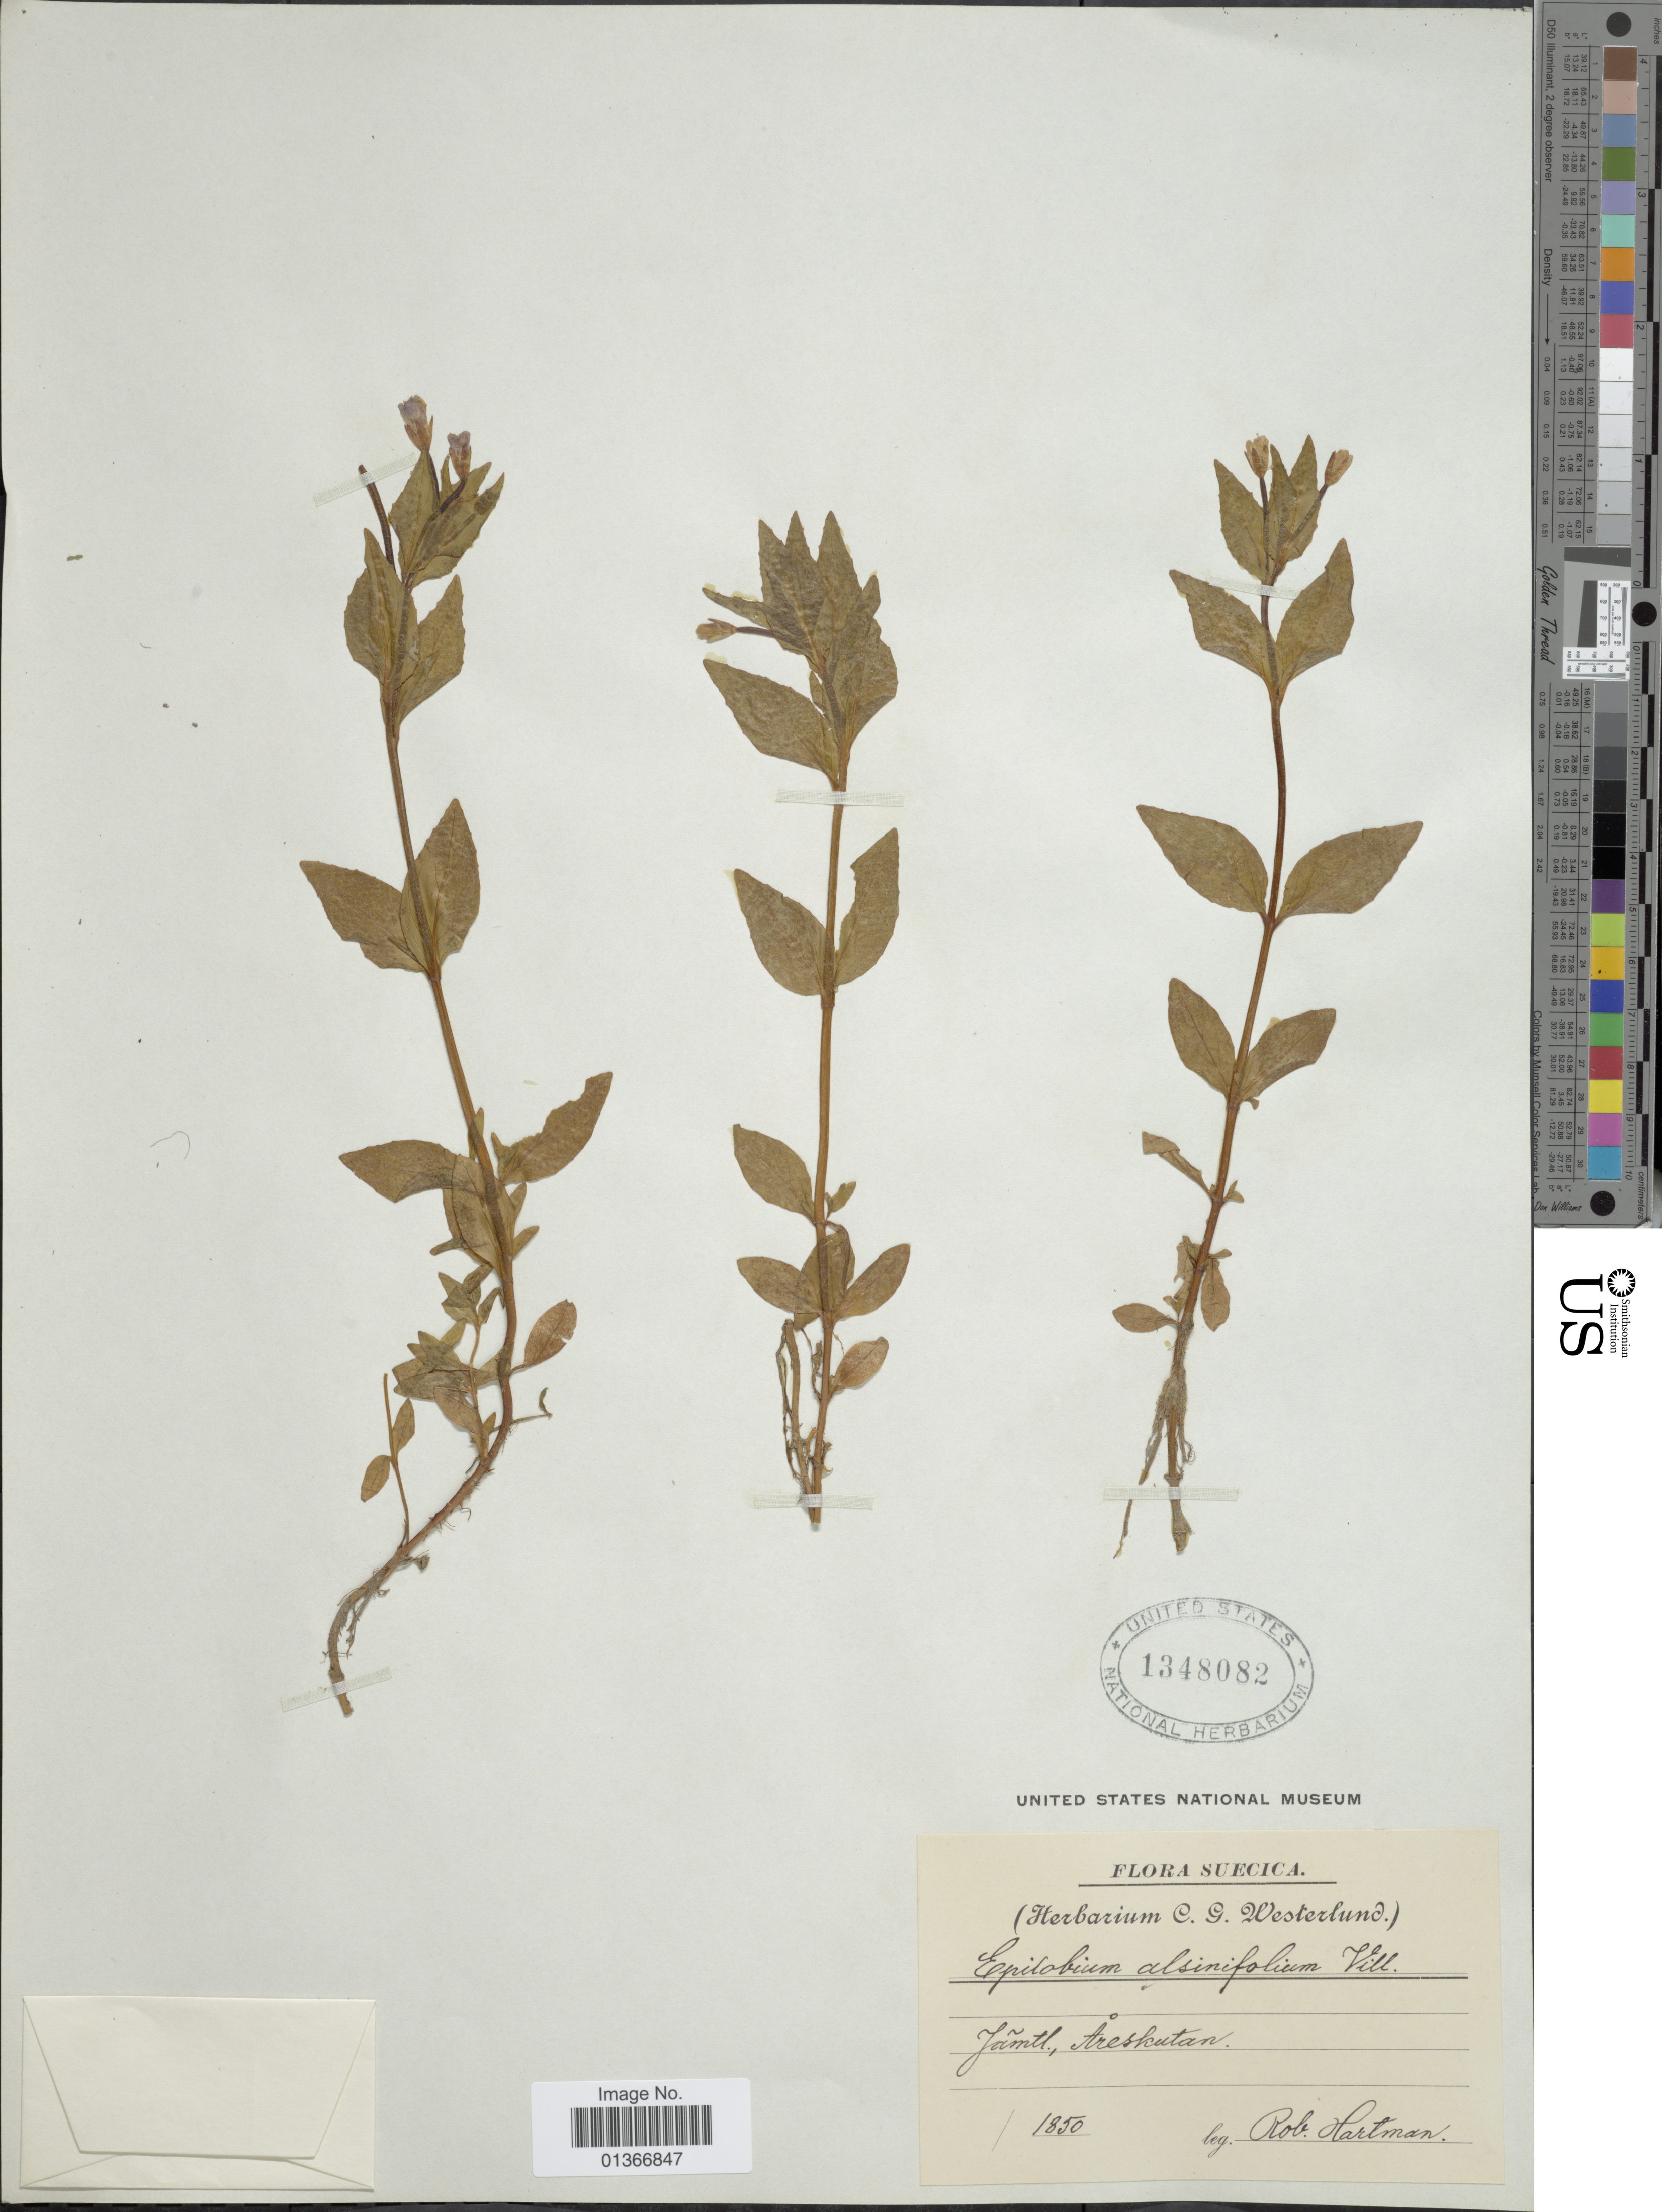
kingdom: Plantae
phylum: Tracheophyta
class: Magnoliopsida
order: Myrtales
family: Onagraceae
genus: Epilobium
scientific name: Epilobium alsinifolium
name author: Vill.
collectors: R. W. Hartman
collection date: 1850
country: Sweden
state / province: Jämtland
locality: Åreskutan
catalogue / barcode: US 1348082